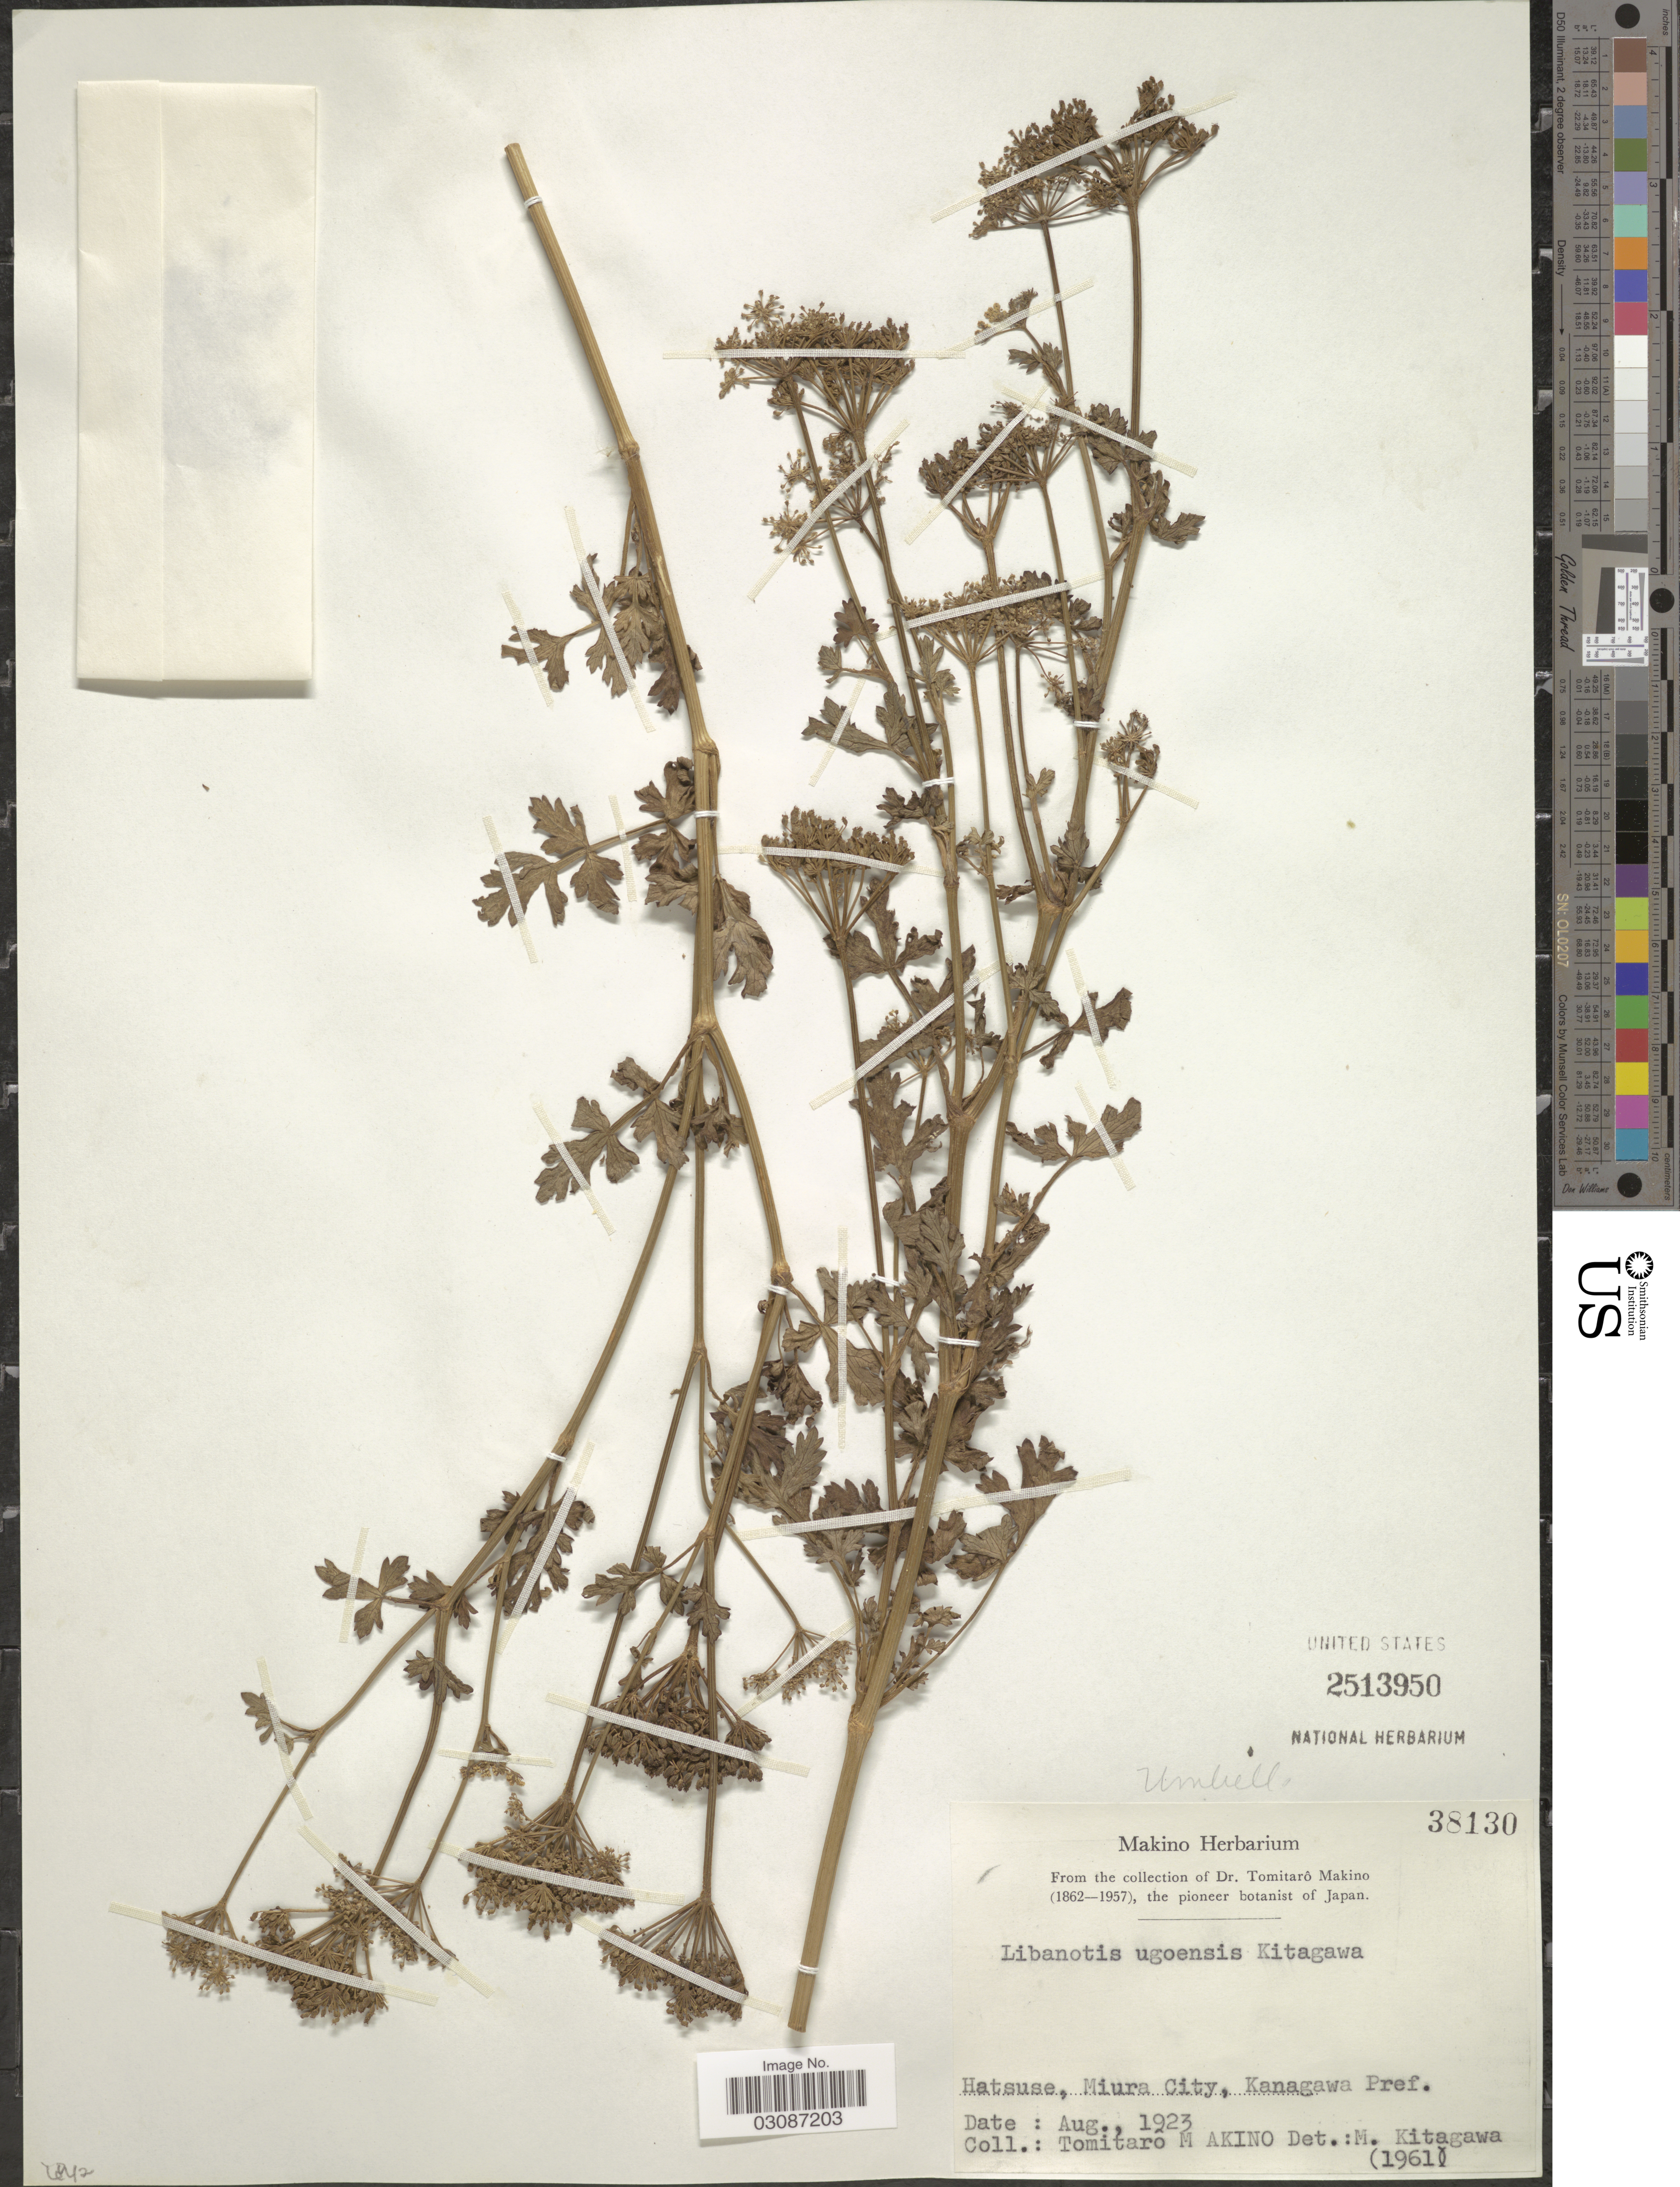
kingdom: Plantae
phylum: Tracheophyta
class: Magnoliopsida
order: Apiales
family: Apiaceae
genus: Libanotis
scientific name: Libanotis ugoensis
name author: (Koidz.) Kitag.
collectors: T. Makino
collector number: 38130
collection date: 1923-08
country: Japan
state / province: Kanagawa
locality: Hatsuse, Miura City. Kanagawa Pref.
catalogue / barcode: US 2513950